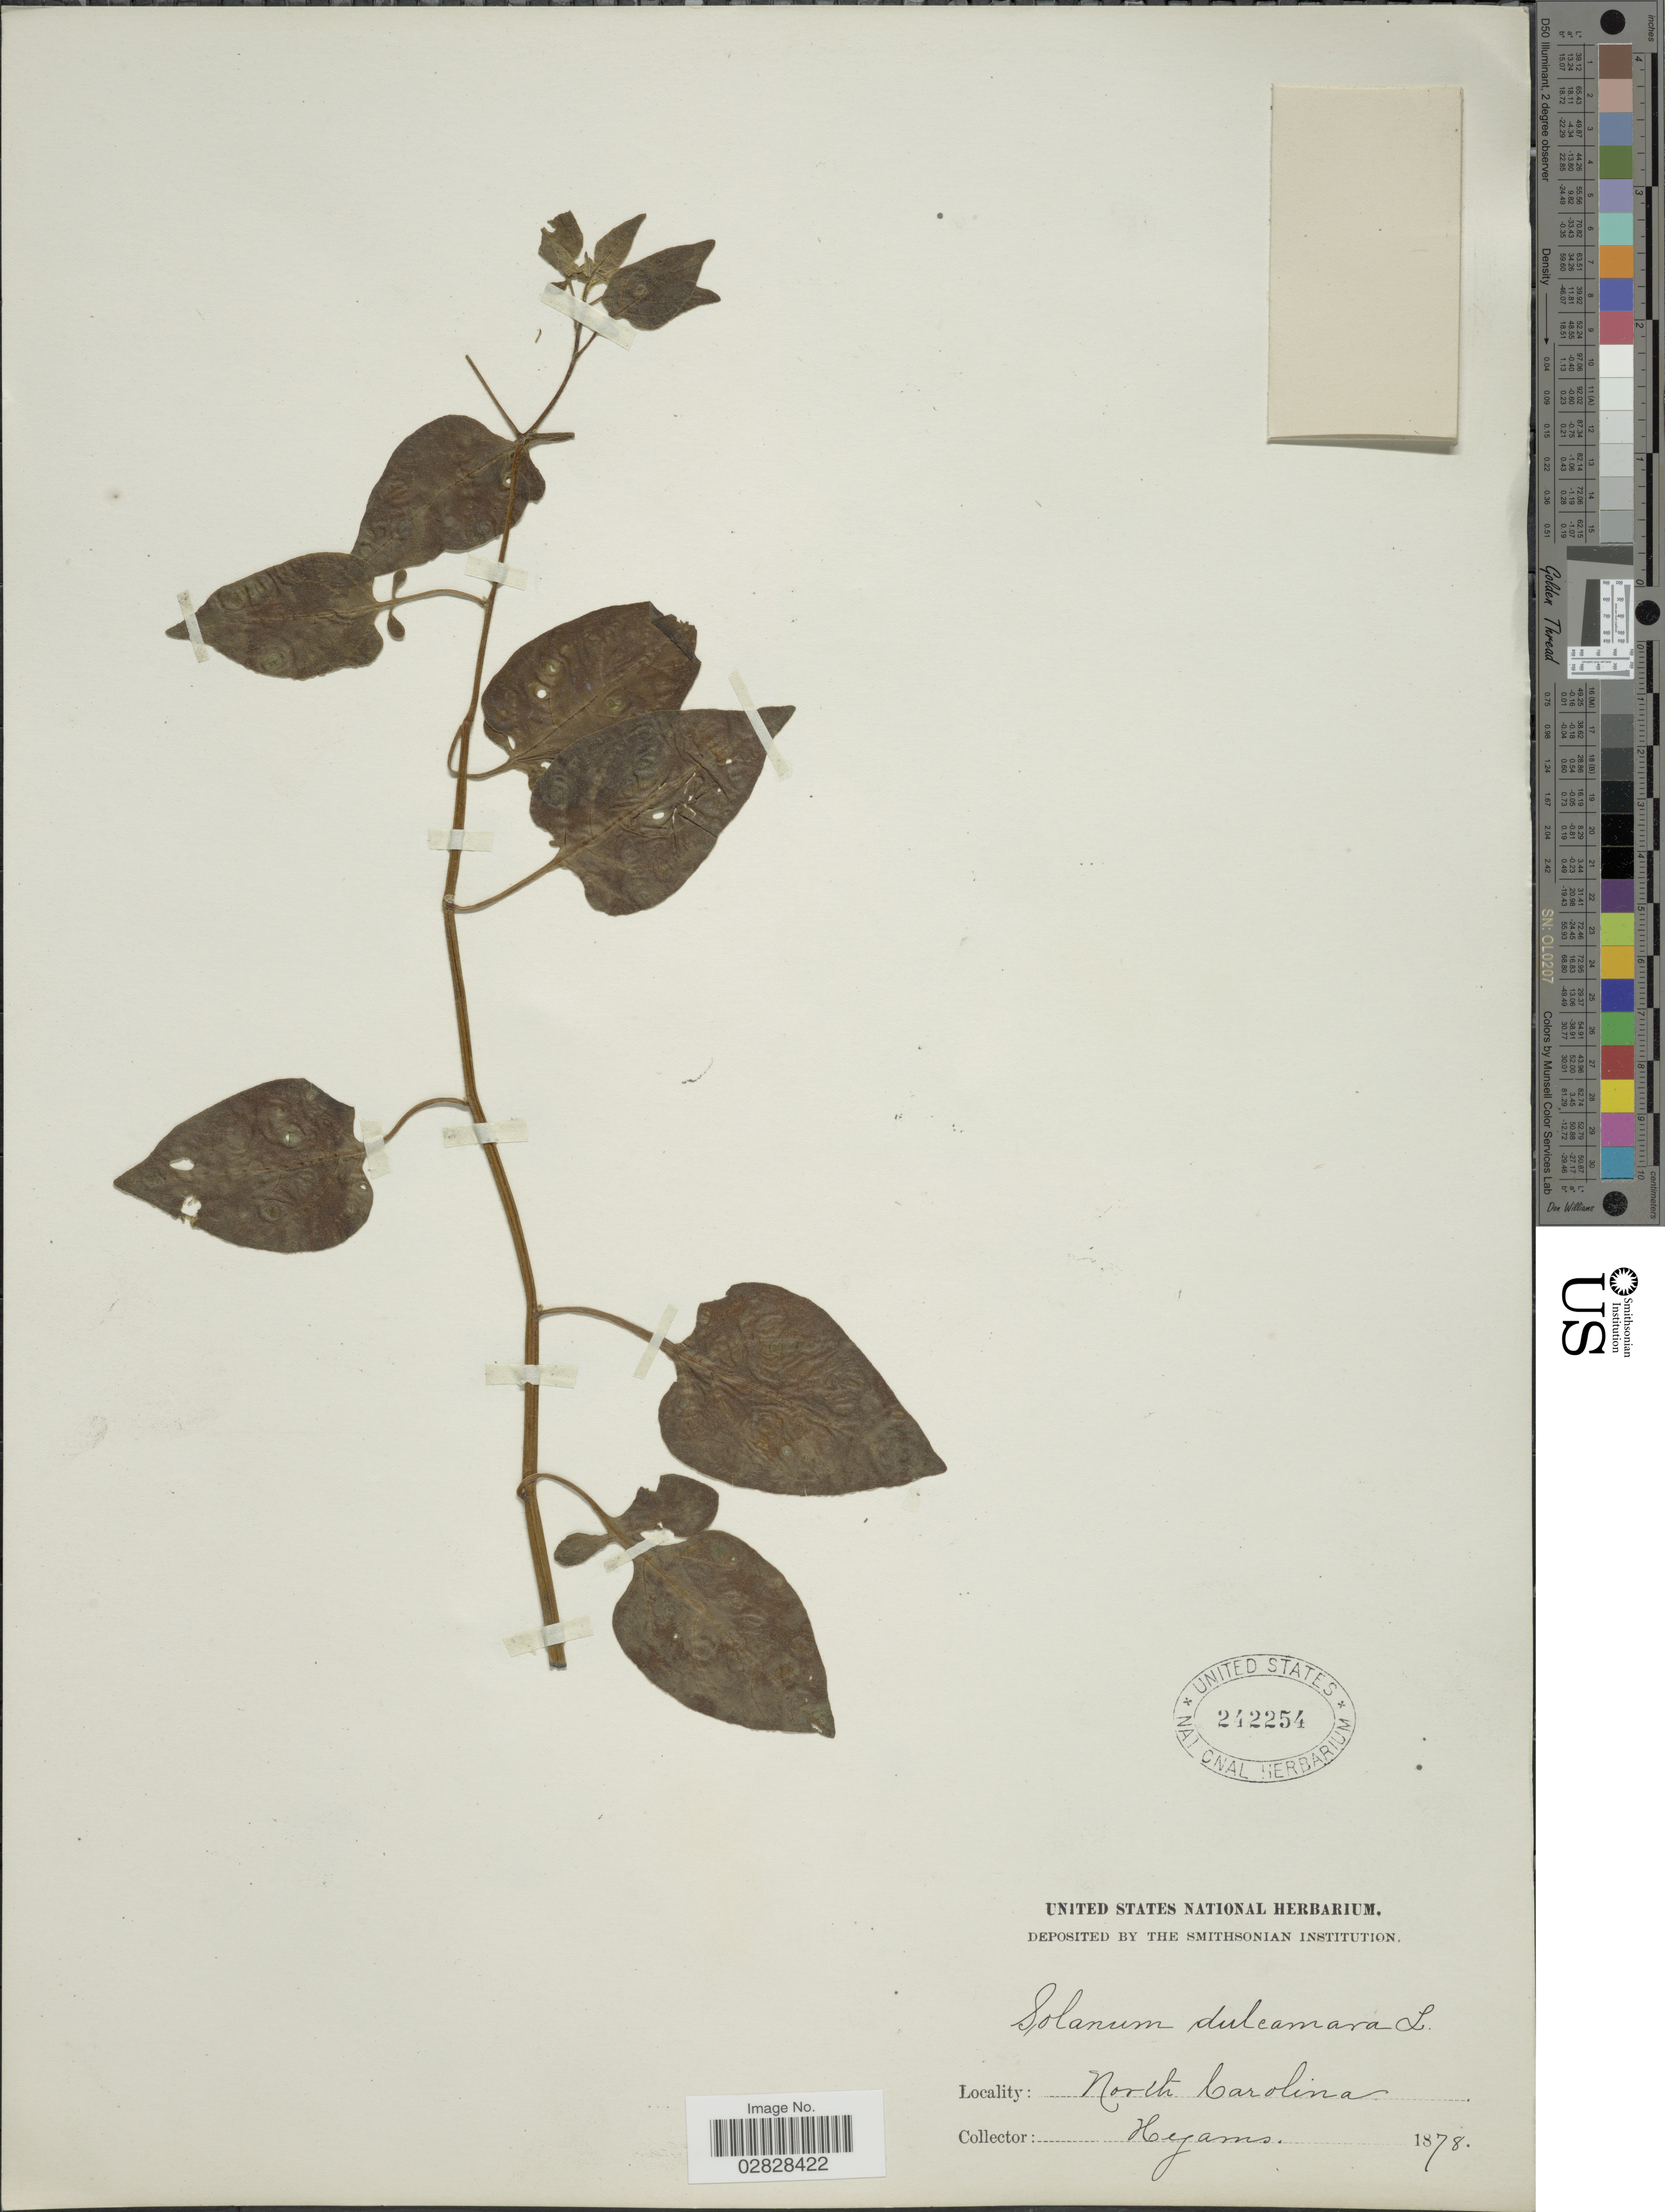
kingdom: Plantae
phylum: Tracheophyta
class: Magnoliopsida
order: Solanales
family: Solanaceae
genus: Solanum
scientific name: Solanum dulcamara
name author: L.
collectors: -. Hyams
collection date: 1878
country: United States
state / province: North Carolina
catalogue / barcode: US 242254